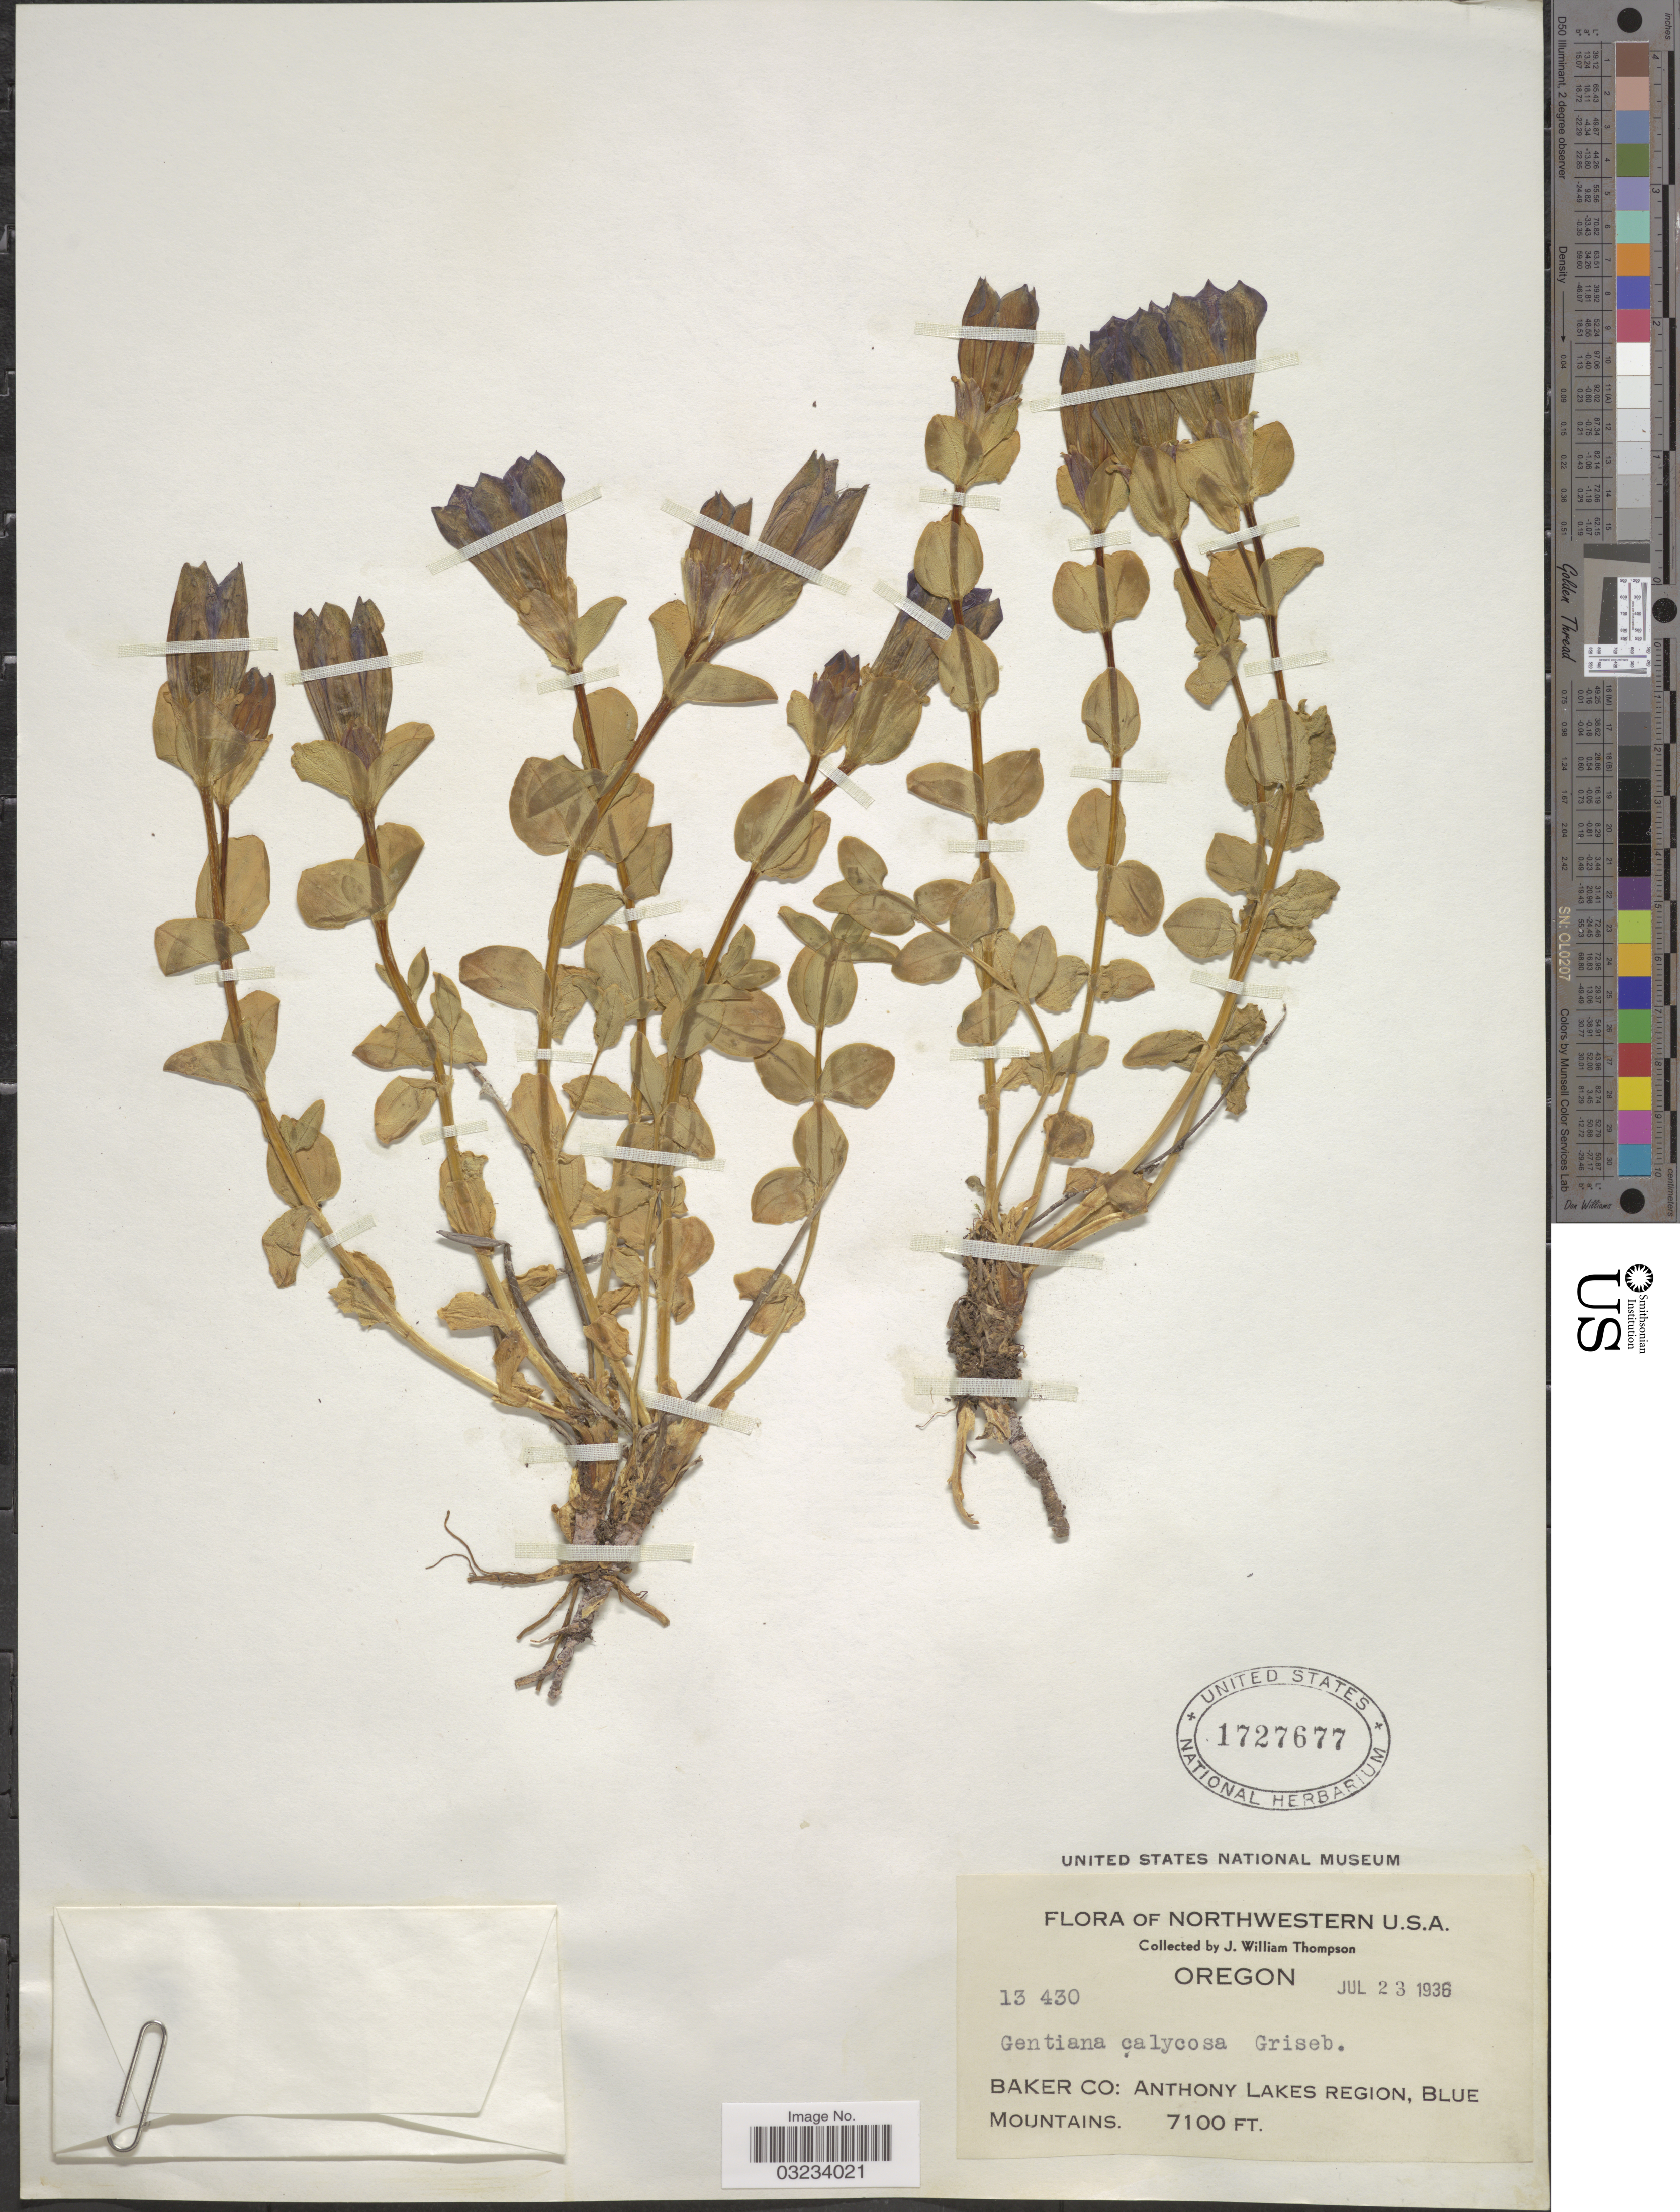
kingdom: Plantae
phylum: Tracheophyta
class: Magnoliopsida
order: Gentianales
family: Gentianaceae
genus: Gentiana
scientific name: Gentiana calycosa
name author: Griseb.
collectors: J. W. Thompson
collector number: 13430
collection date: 1936-07-23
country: United States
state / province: Oregon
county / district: Baker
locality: Northwestern U.S.A., Baker Co: Anthony Lakes Region, Blue Mountains.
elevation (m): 2164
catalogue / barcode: US 1727677